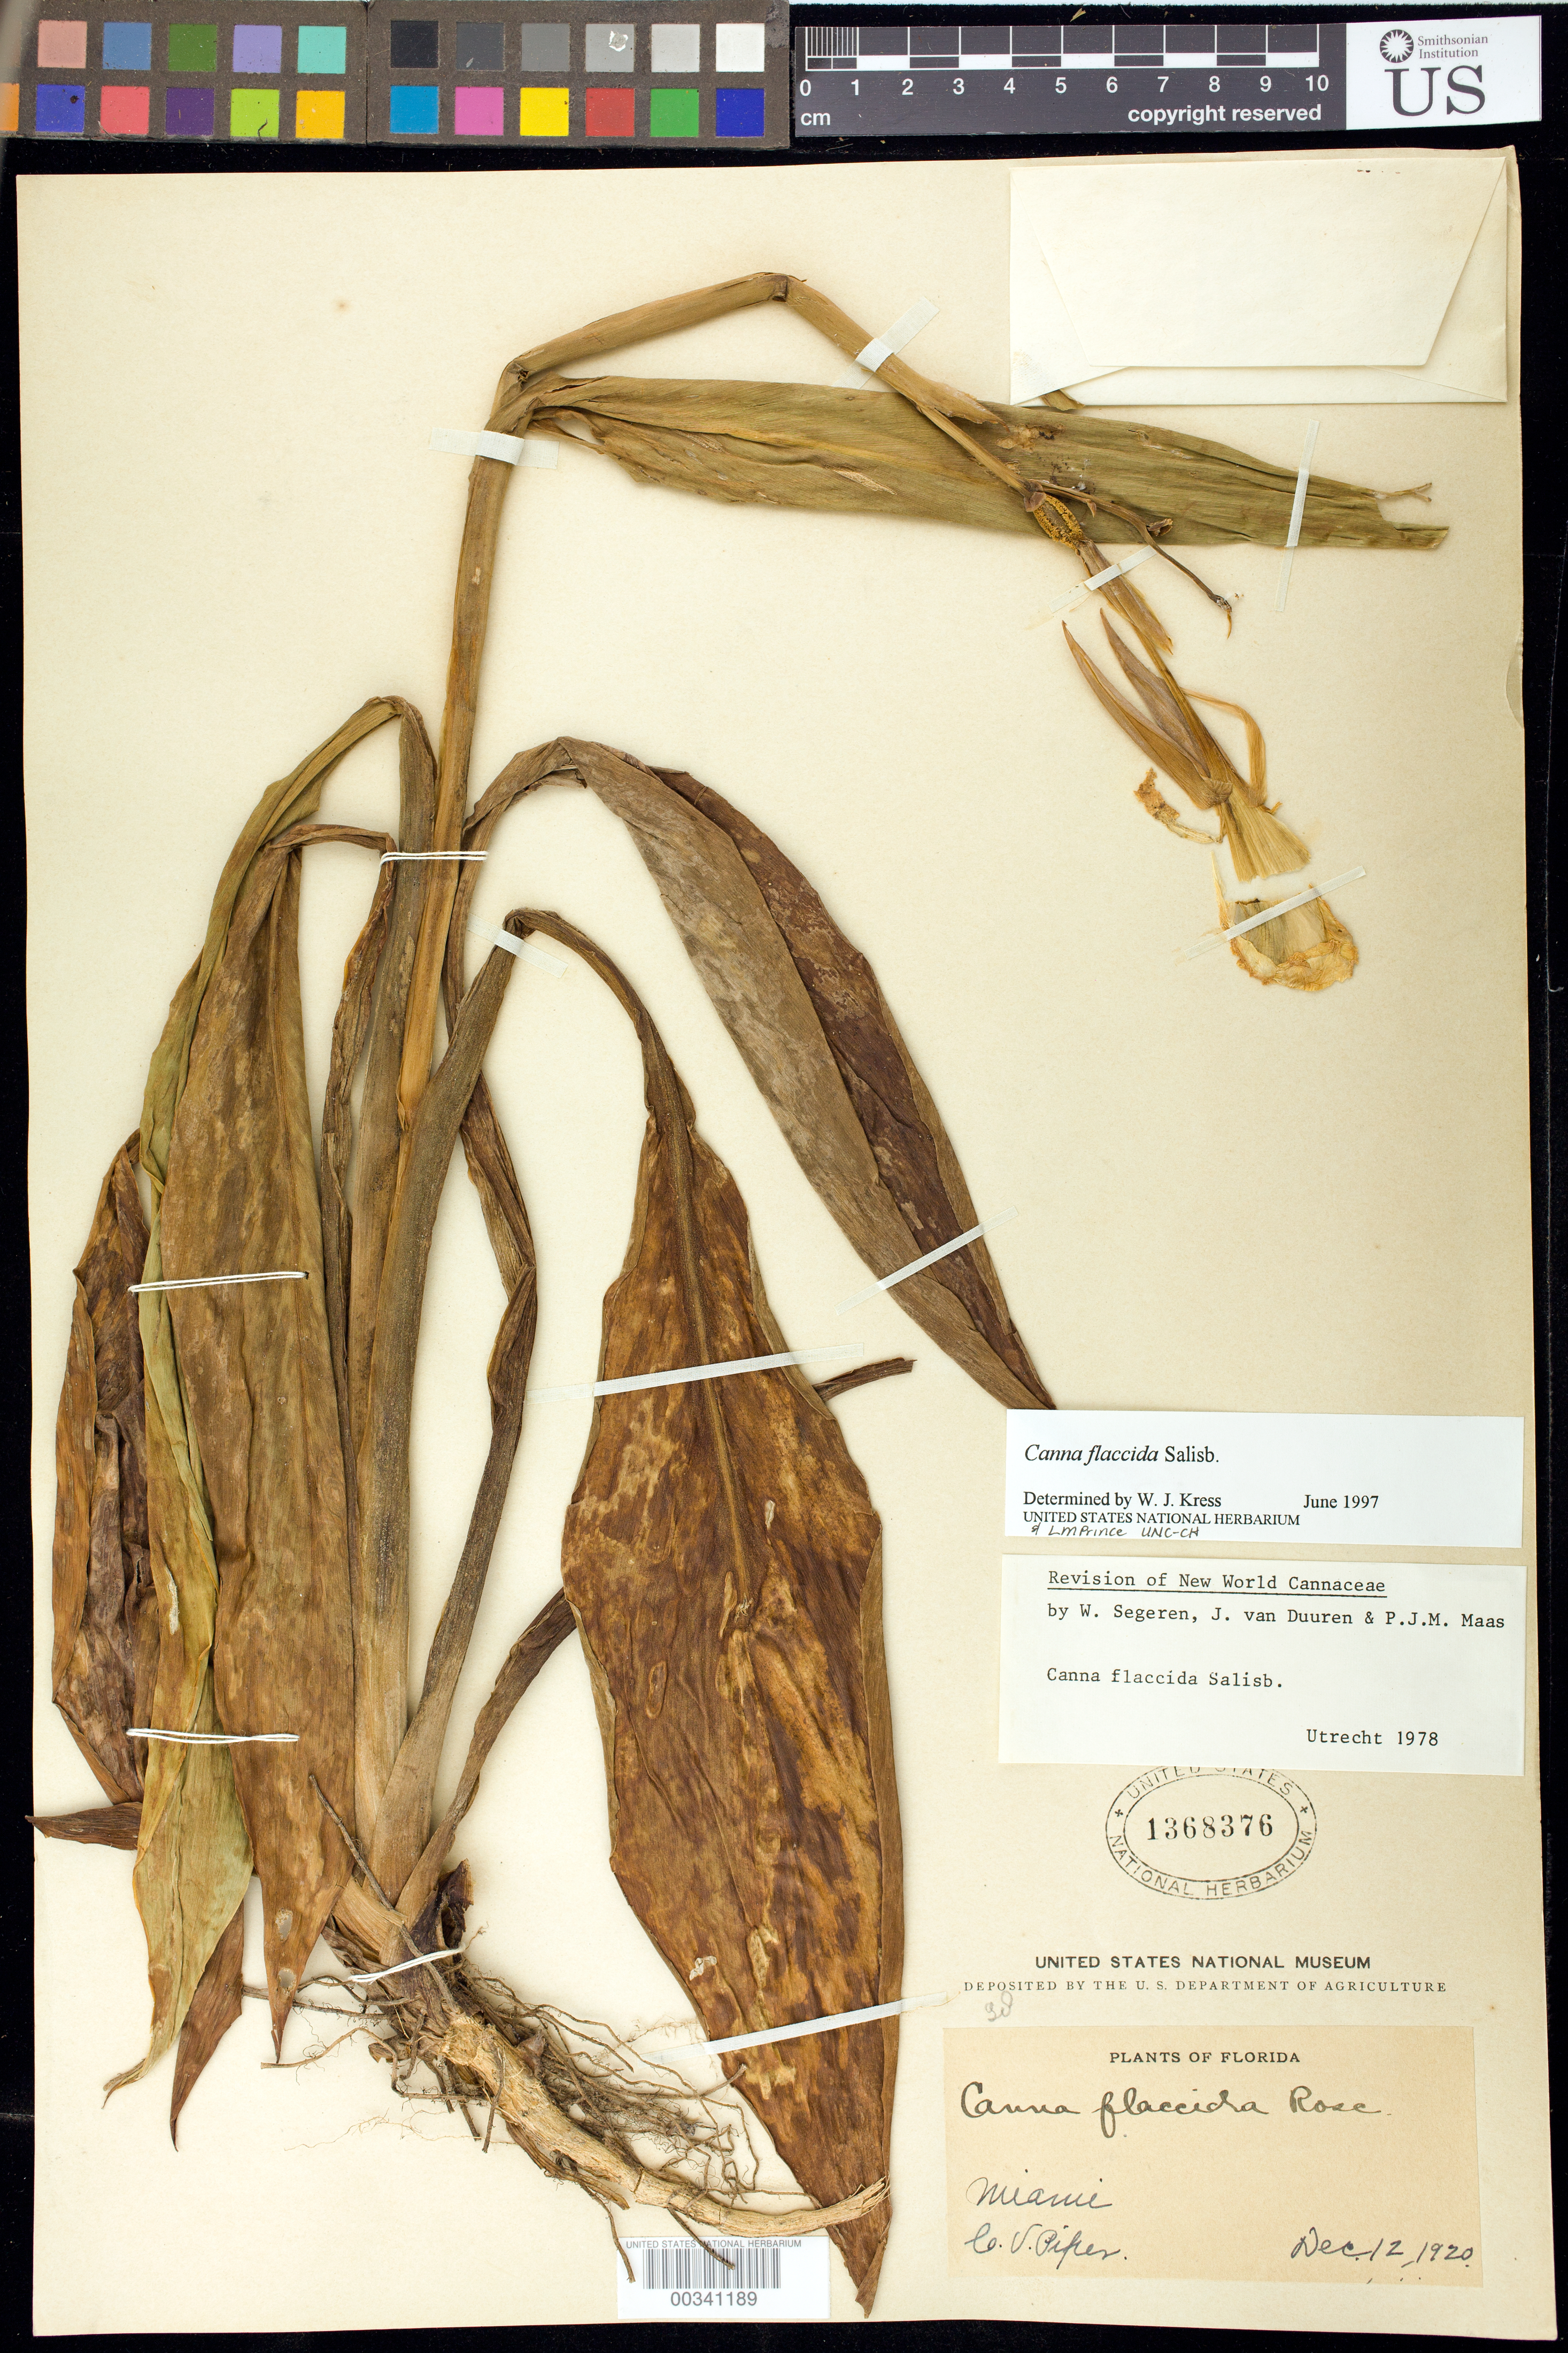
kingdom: Plantae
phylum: Tracheophyta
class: Liliopsida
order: Zingiberales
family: Cannaceae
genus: Canna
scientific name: Canna flaccida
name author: Salisb.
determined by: Segeren, W.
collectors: C. V. Piper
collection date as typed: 12 Dec 1920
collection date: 1920-12-12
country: United States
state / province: Florida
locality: Miami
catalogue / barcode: US 1368376